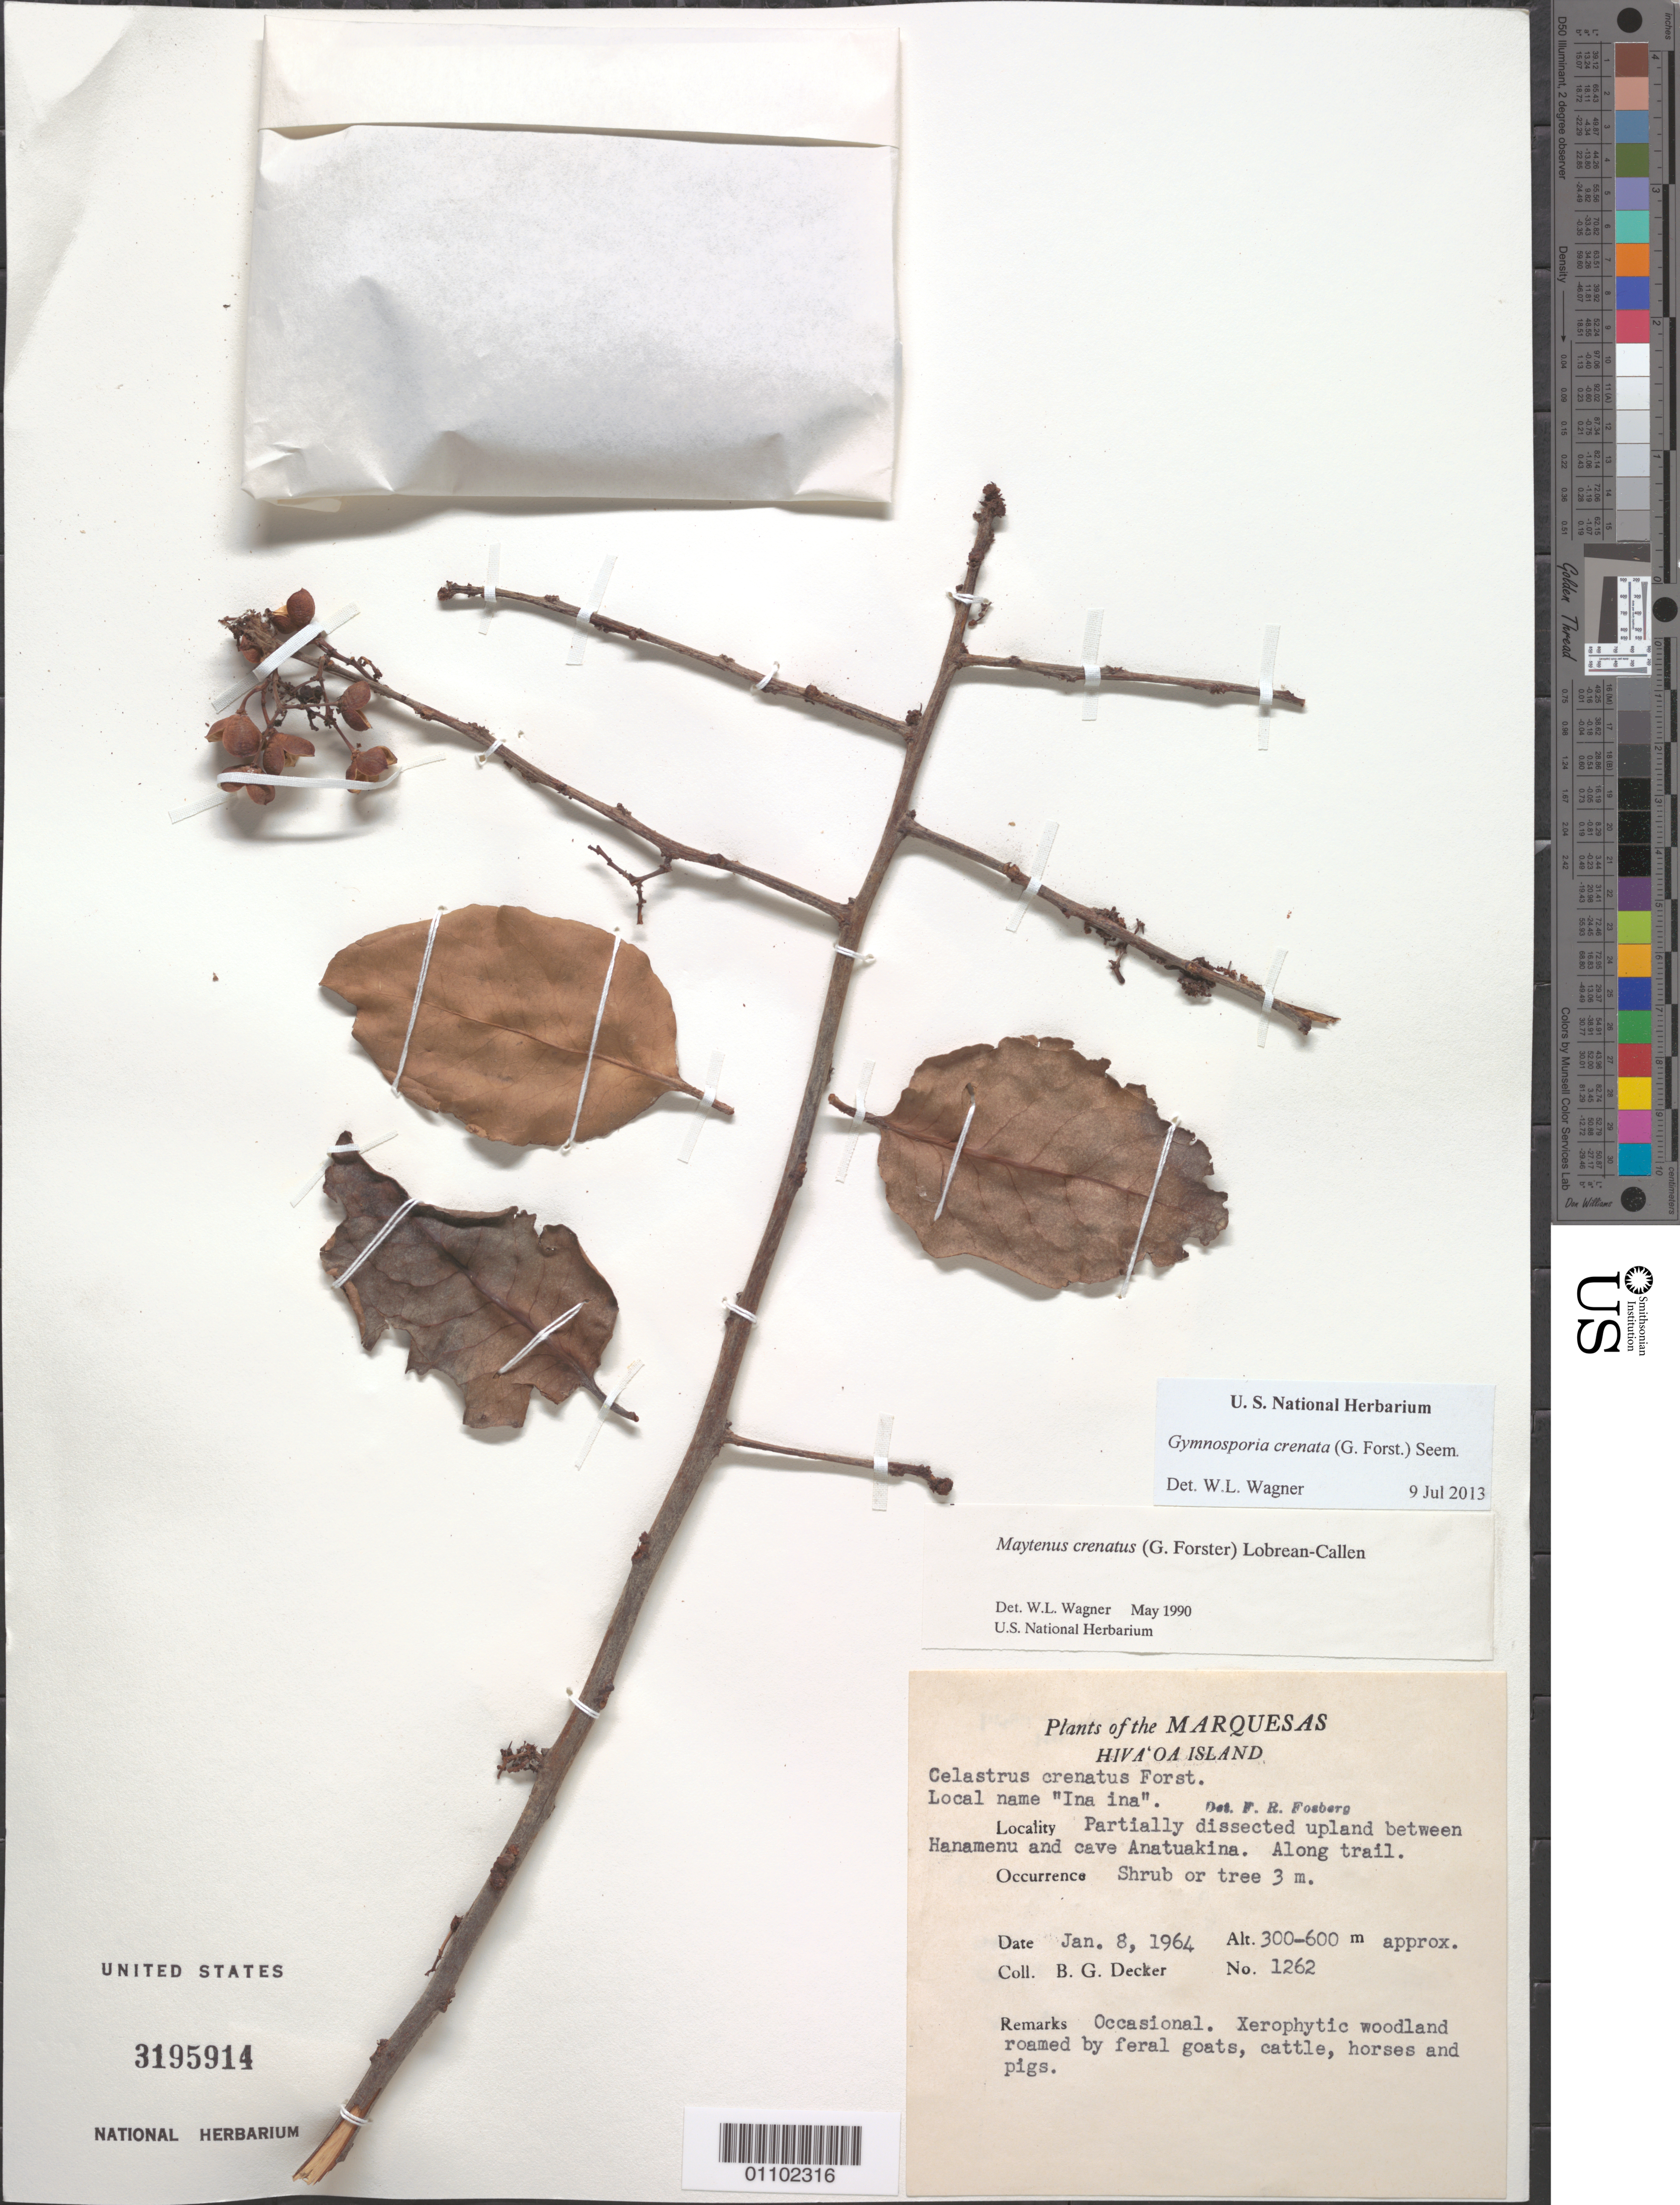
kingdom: Plantae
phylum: Tracheophyta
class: Magnoliopsida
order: Celastrales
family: Celastraceae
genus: Gymnosporia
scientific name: Gymnosporia crenata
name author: (G. Forst.) Seem.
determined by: Wagner, W. L., (BOT), Smithsonian Institution - National Museum of Natural History (UNITED STATES)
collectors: B. G. Decker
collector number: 1262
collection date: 1964-01-08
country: French Polynesia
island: Hiva Oa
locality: partially dissected upland between Hanamenu and cave Anatuakina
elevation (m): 300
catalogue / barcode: US 3195914